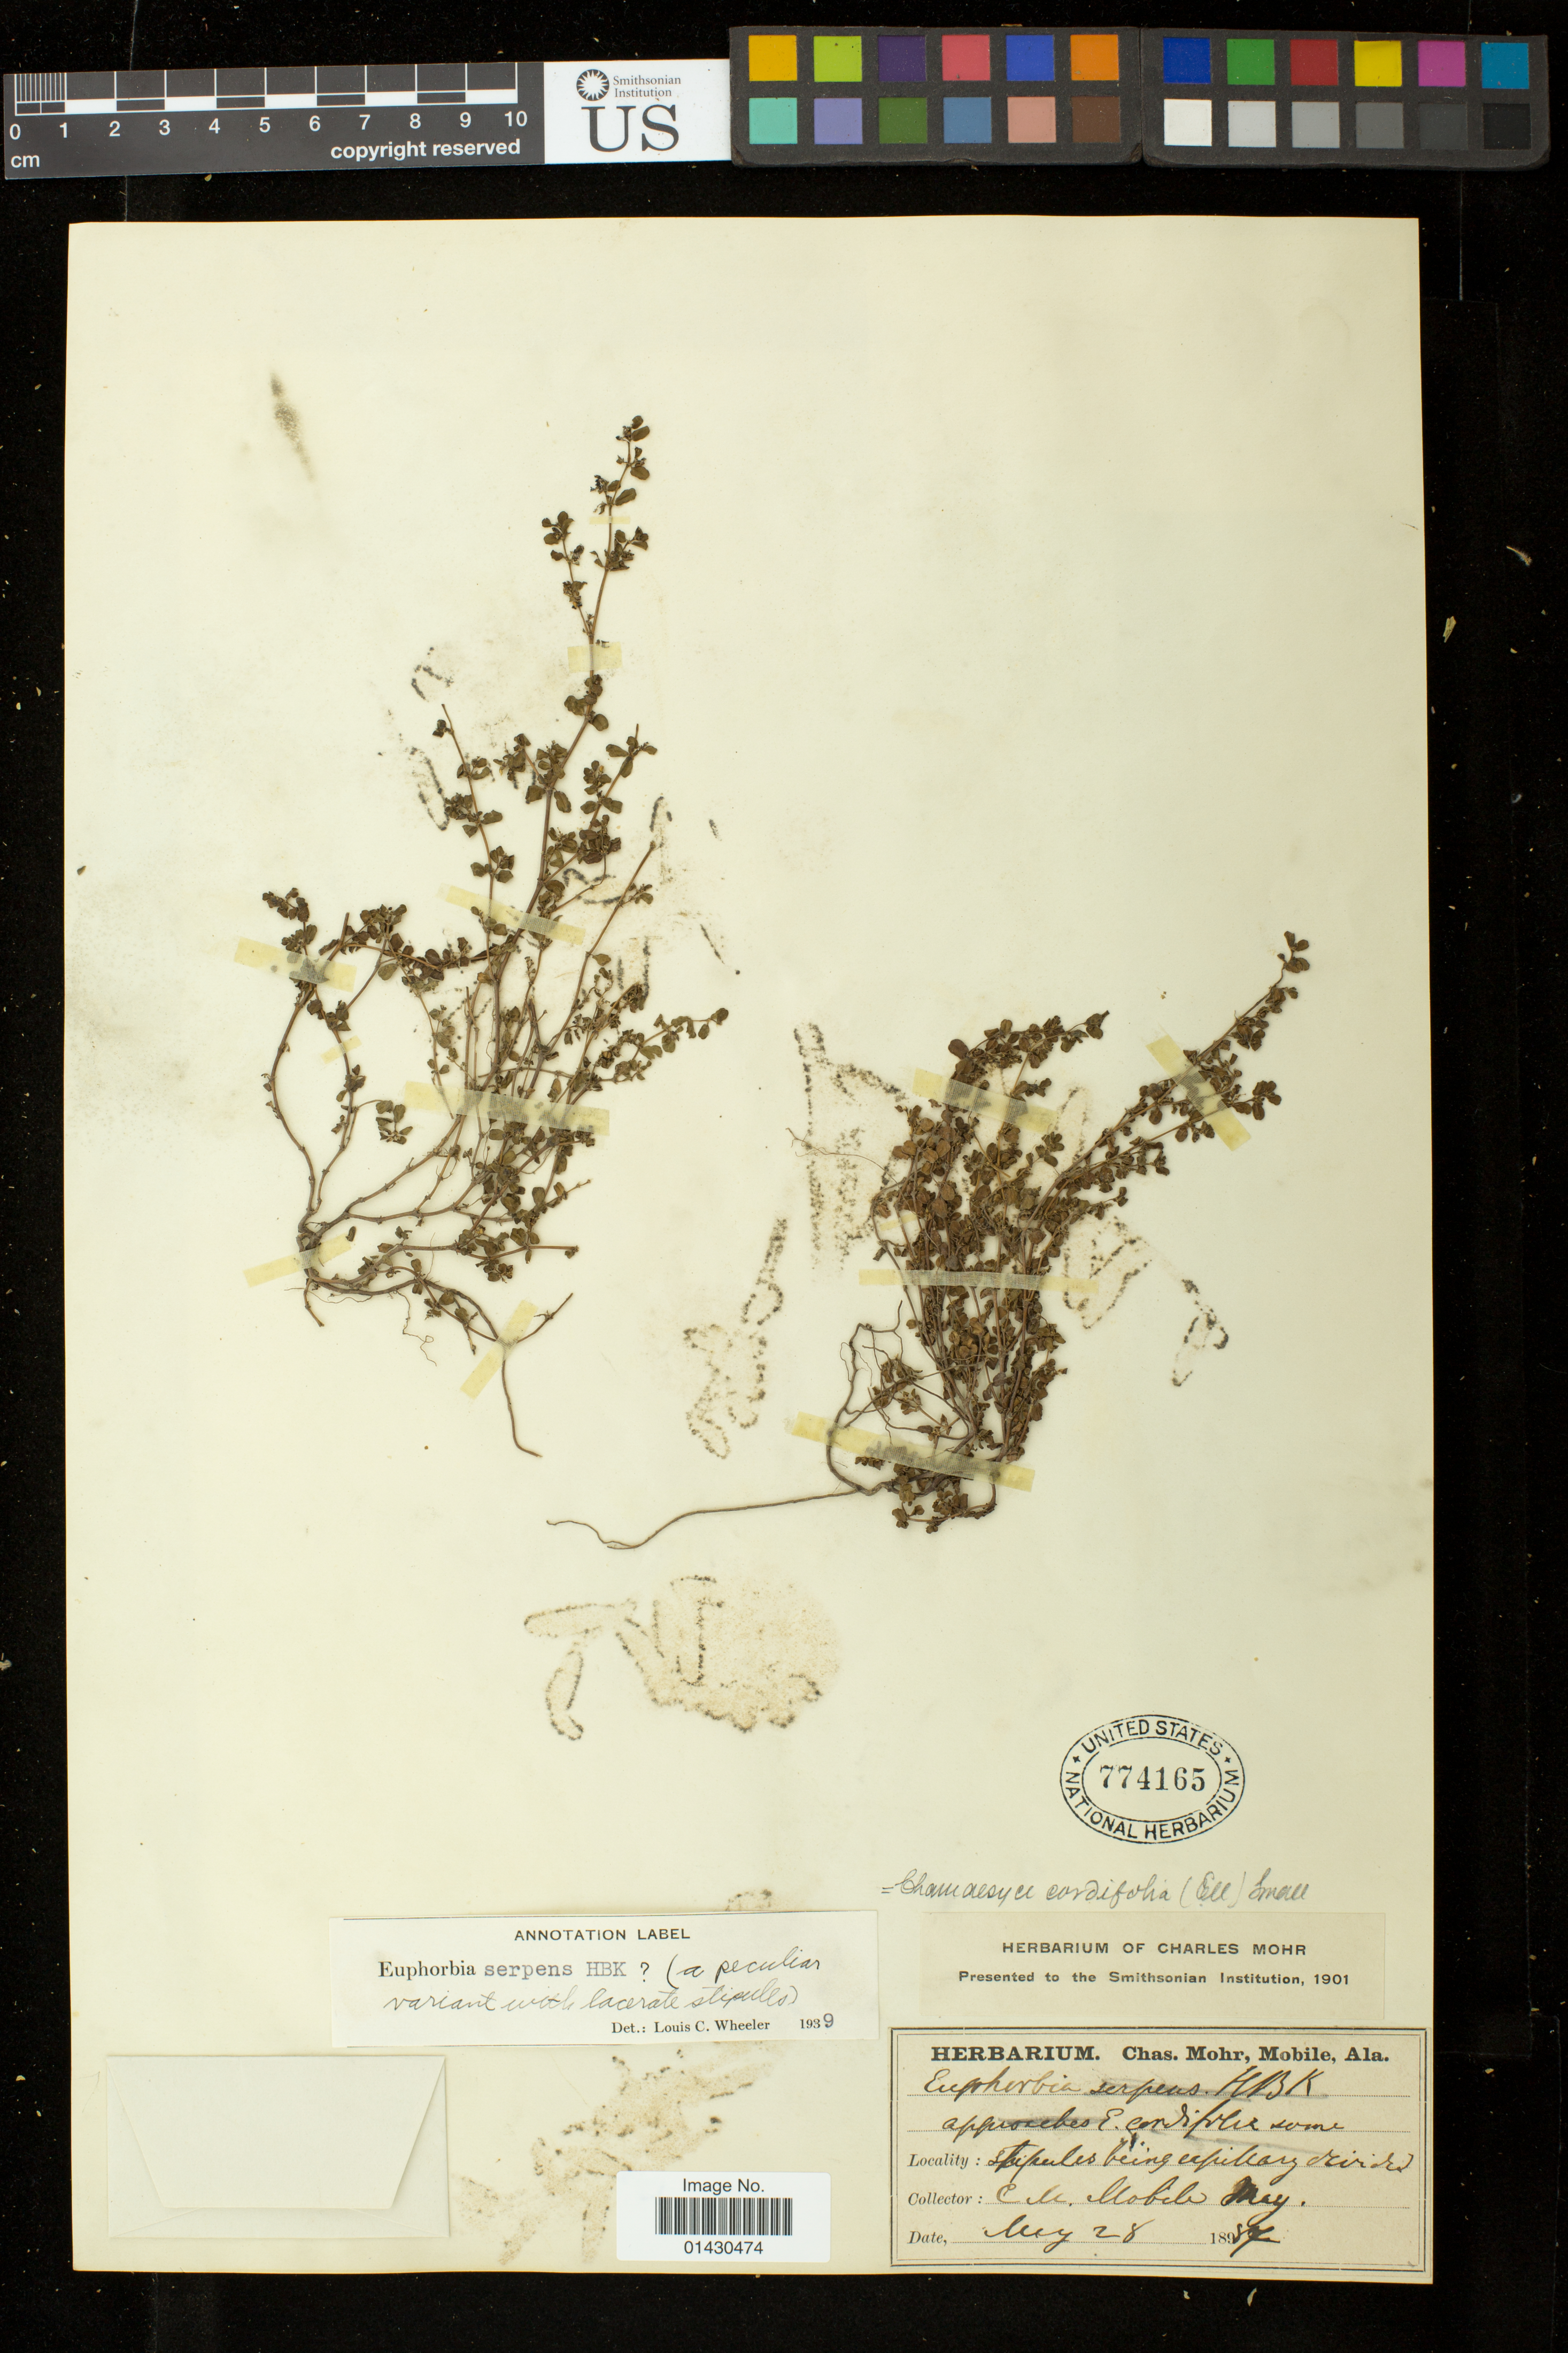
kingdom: Plantae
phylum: Tracheophyta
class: Magnoliopsida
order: Malpighiales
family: Euphorbiaceae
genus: Euphorbia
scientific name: Euphorbia serpens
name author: Kunth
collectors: C. T. Mohr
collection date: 1898-05-28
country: United States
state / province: Alabama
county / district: Mobile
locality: Mobile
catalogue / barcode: US 774165